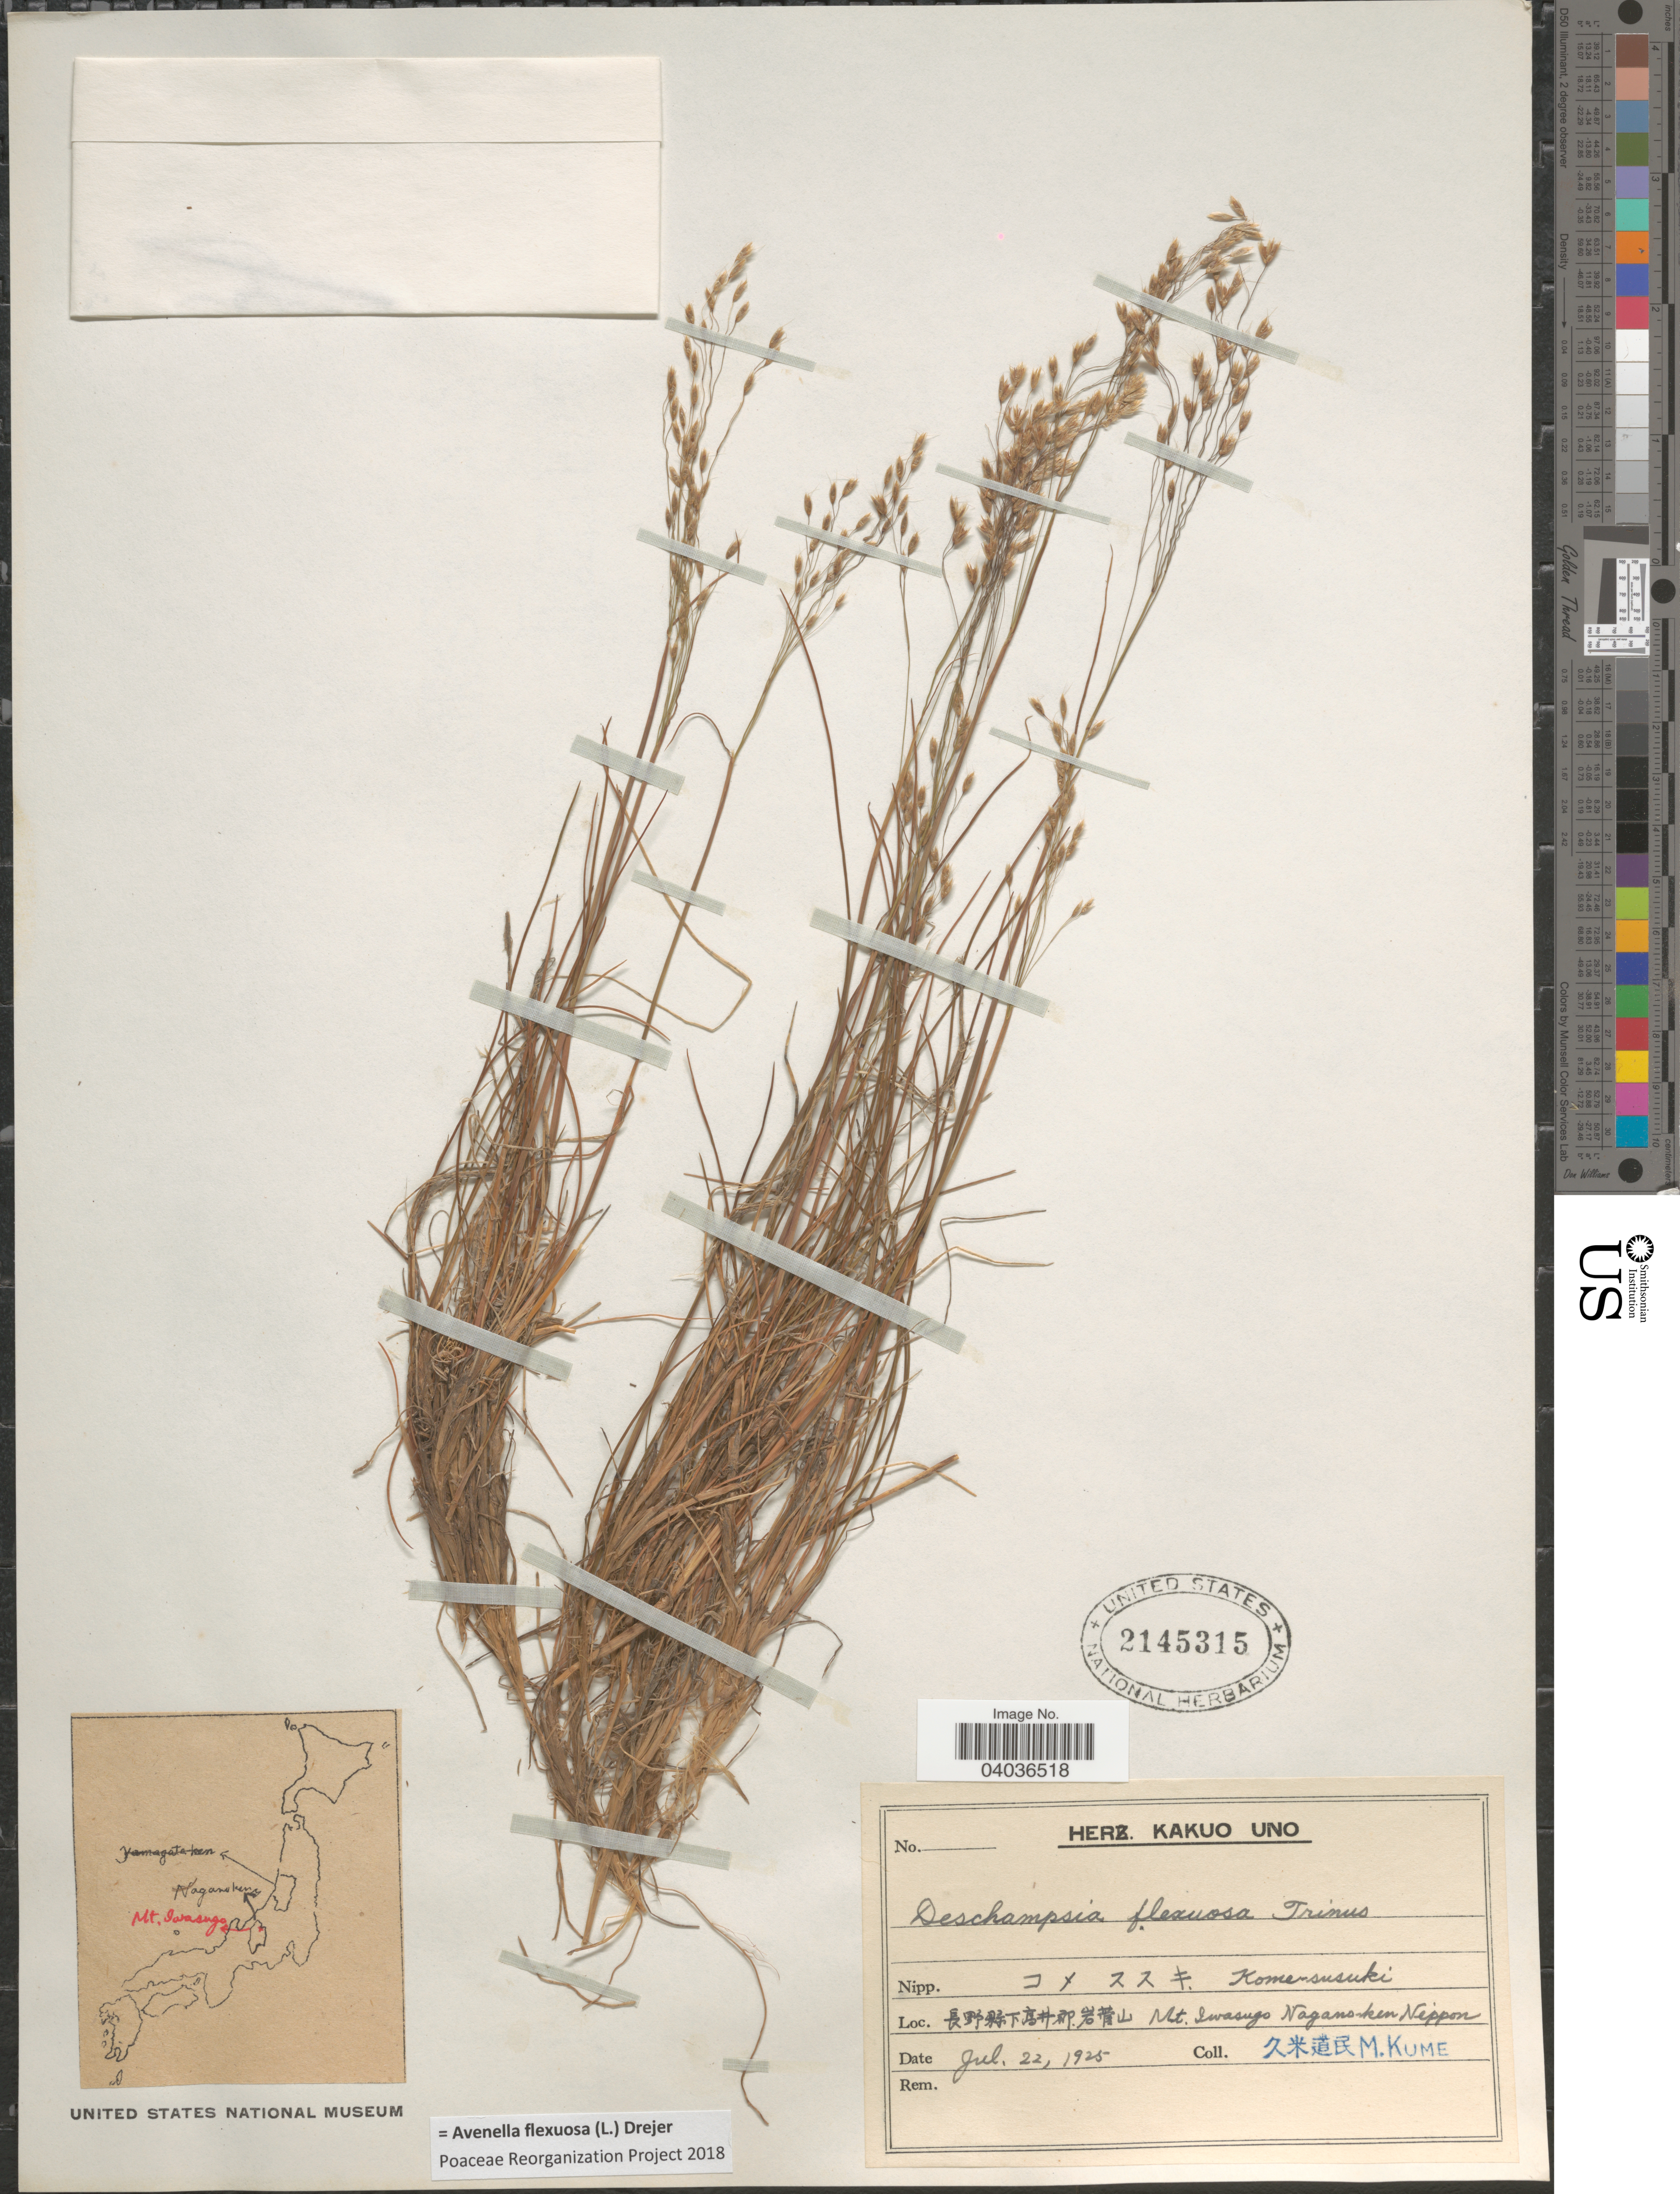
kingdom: Plantae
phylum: Tracheophyta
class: Liliopsida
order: Poales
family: Poaceae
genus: Avenella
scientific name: Avenella flexuosa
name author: (L.) Drejer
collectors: M. Kume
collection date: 1925-07-22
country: Japan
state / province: Nagano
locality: X. Mt. Iwasugo Nangano-ken, Nippon.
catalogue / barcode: US 2145315